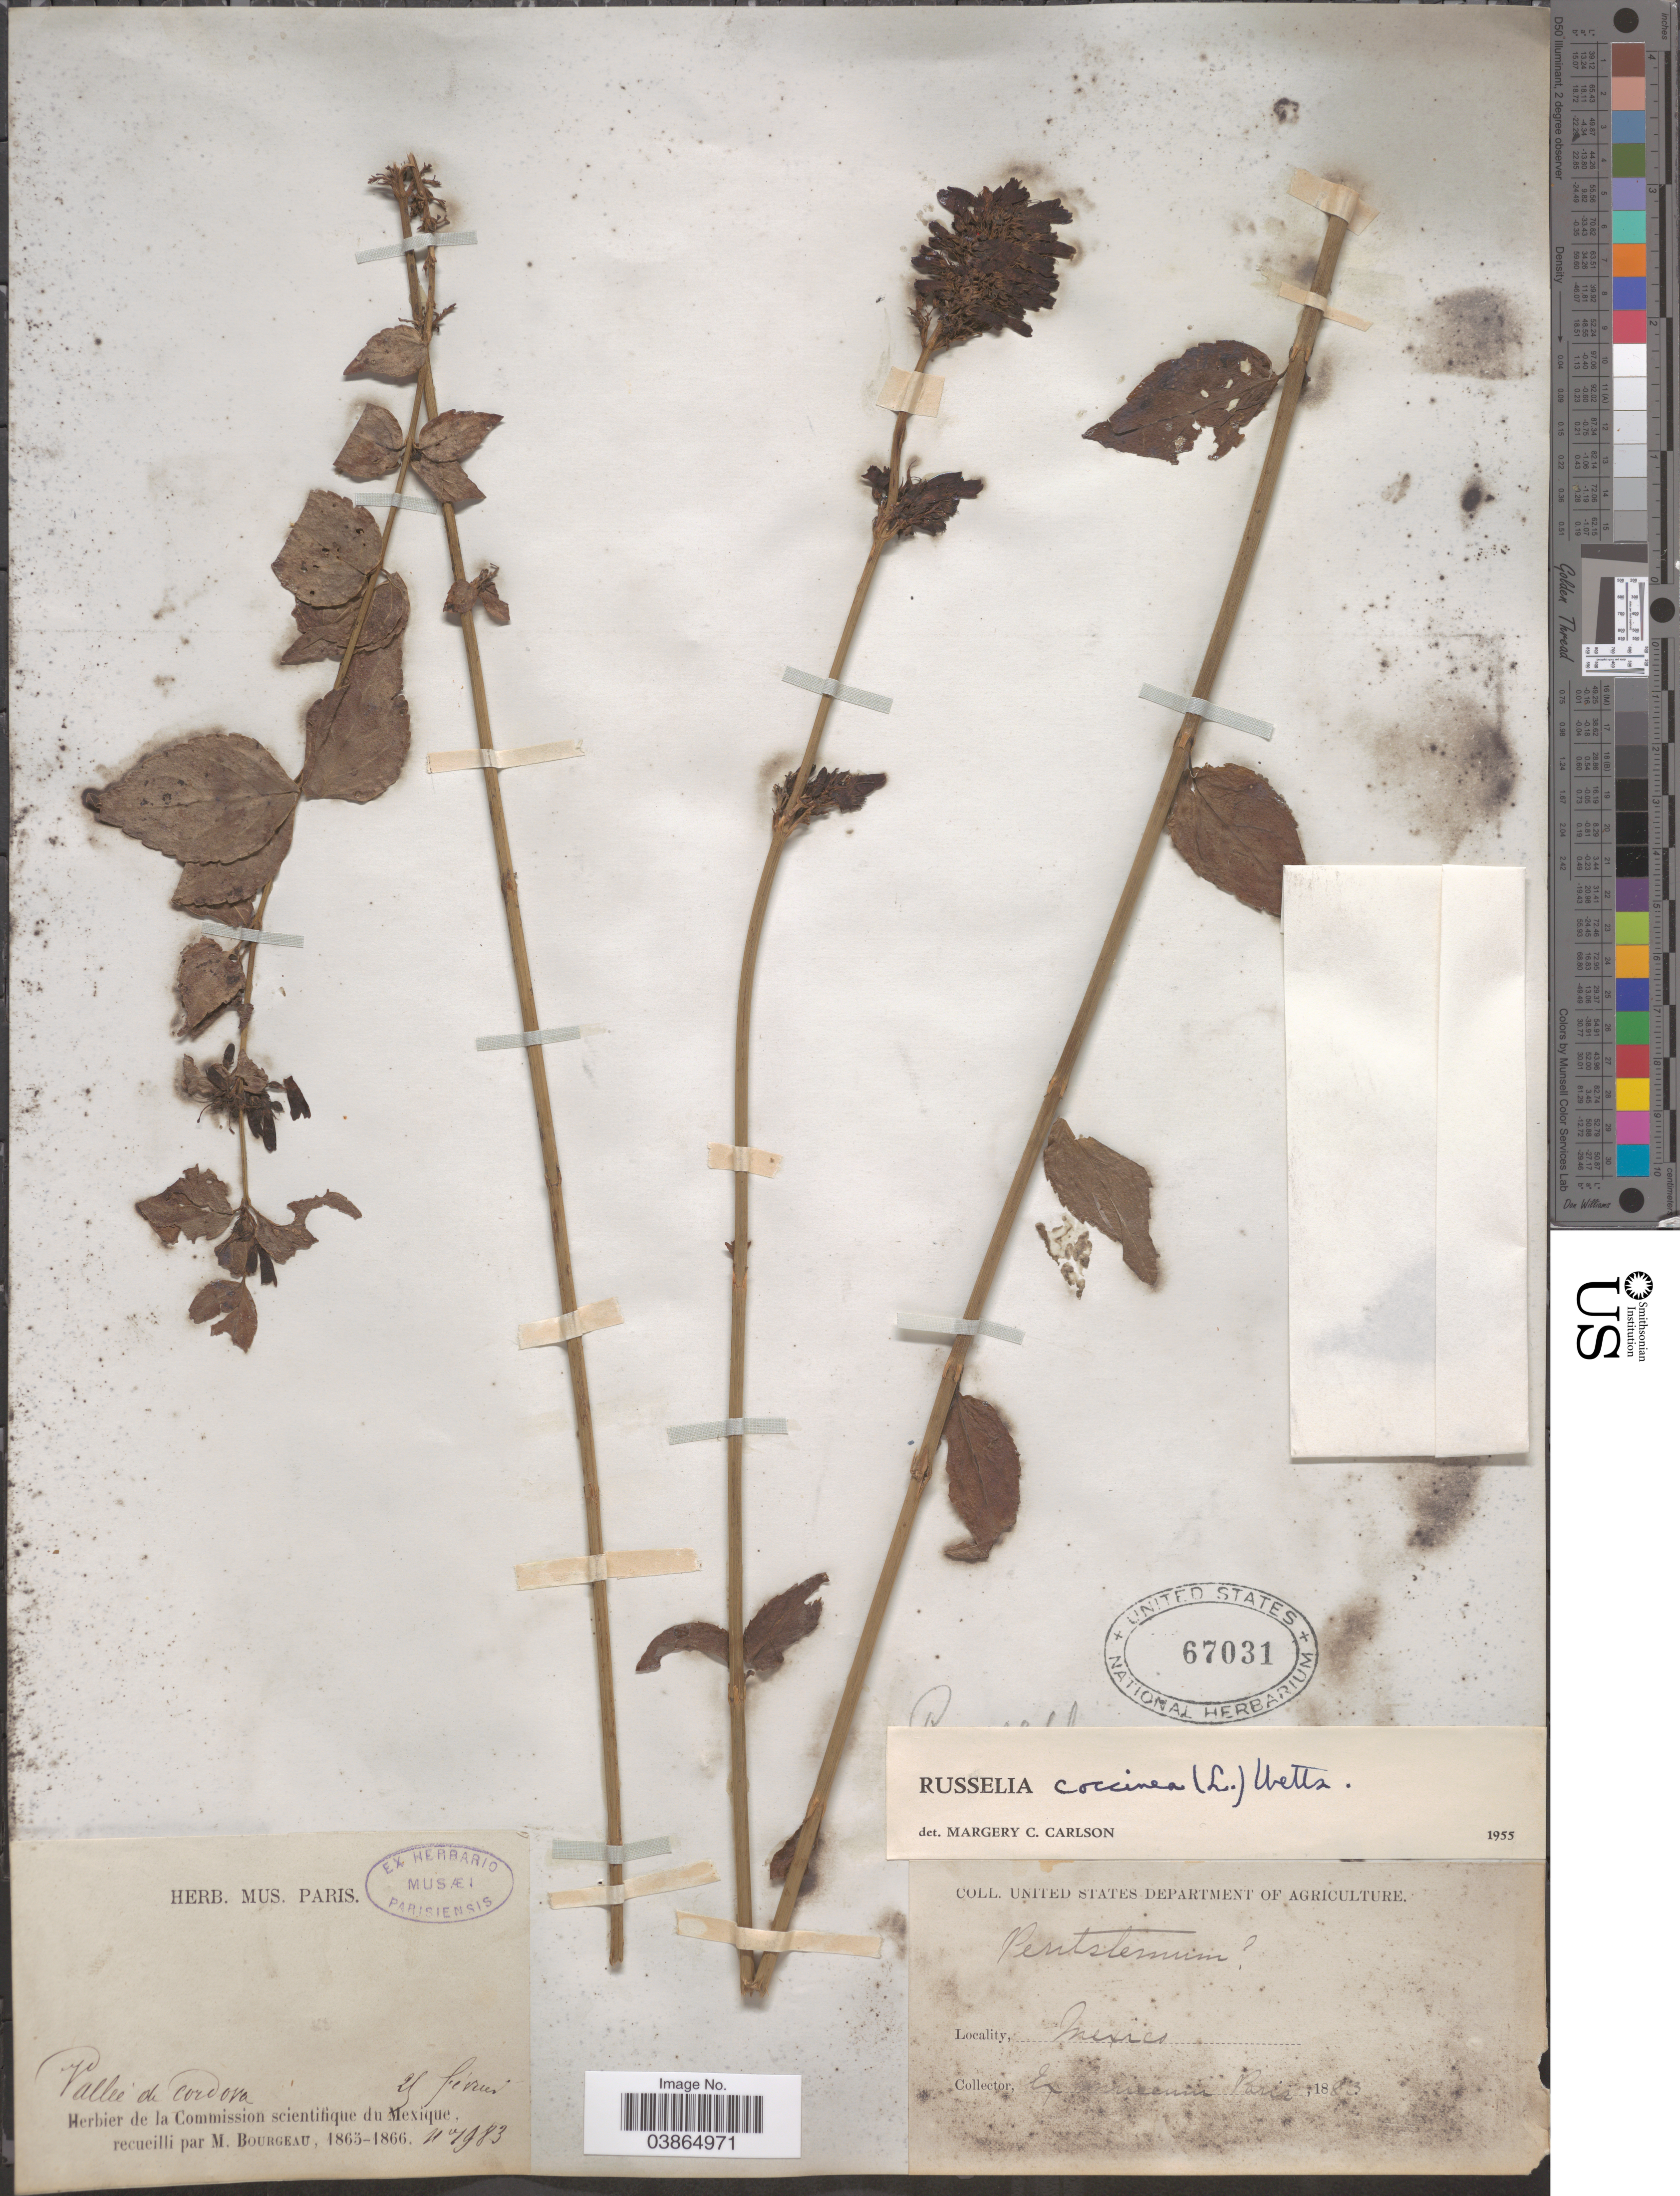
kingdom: Plantae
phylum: Tracheophyta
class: Magnoliopsida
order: Lamiales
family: Plantaginaceae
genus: Russelia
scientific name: Russelia coccinea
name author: (L.) Wettst.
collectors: M. Bourgeau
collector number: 1983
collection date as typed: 29 fevrier 1883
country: Mexico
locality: Vallee de Cordova.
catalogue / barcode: US 67031